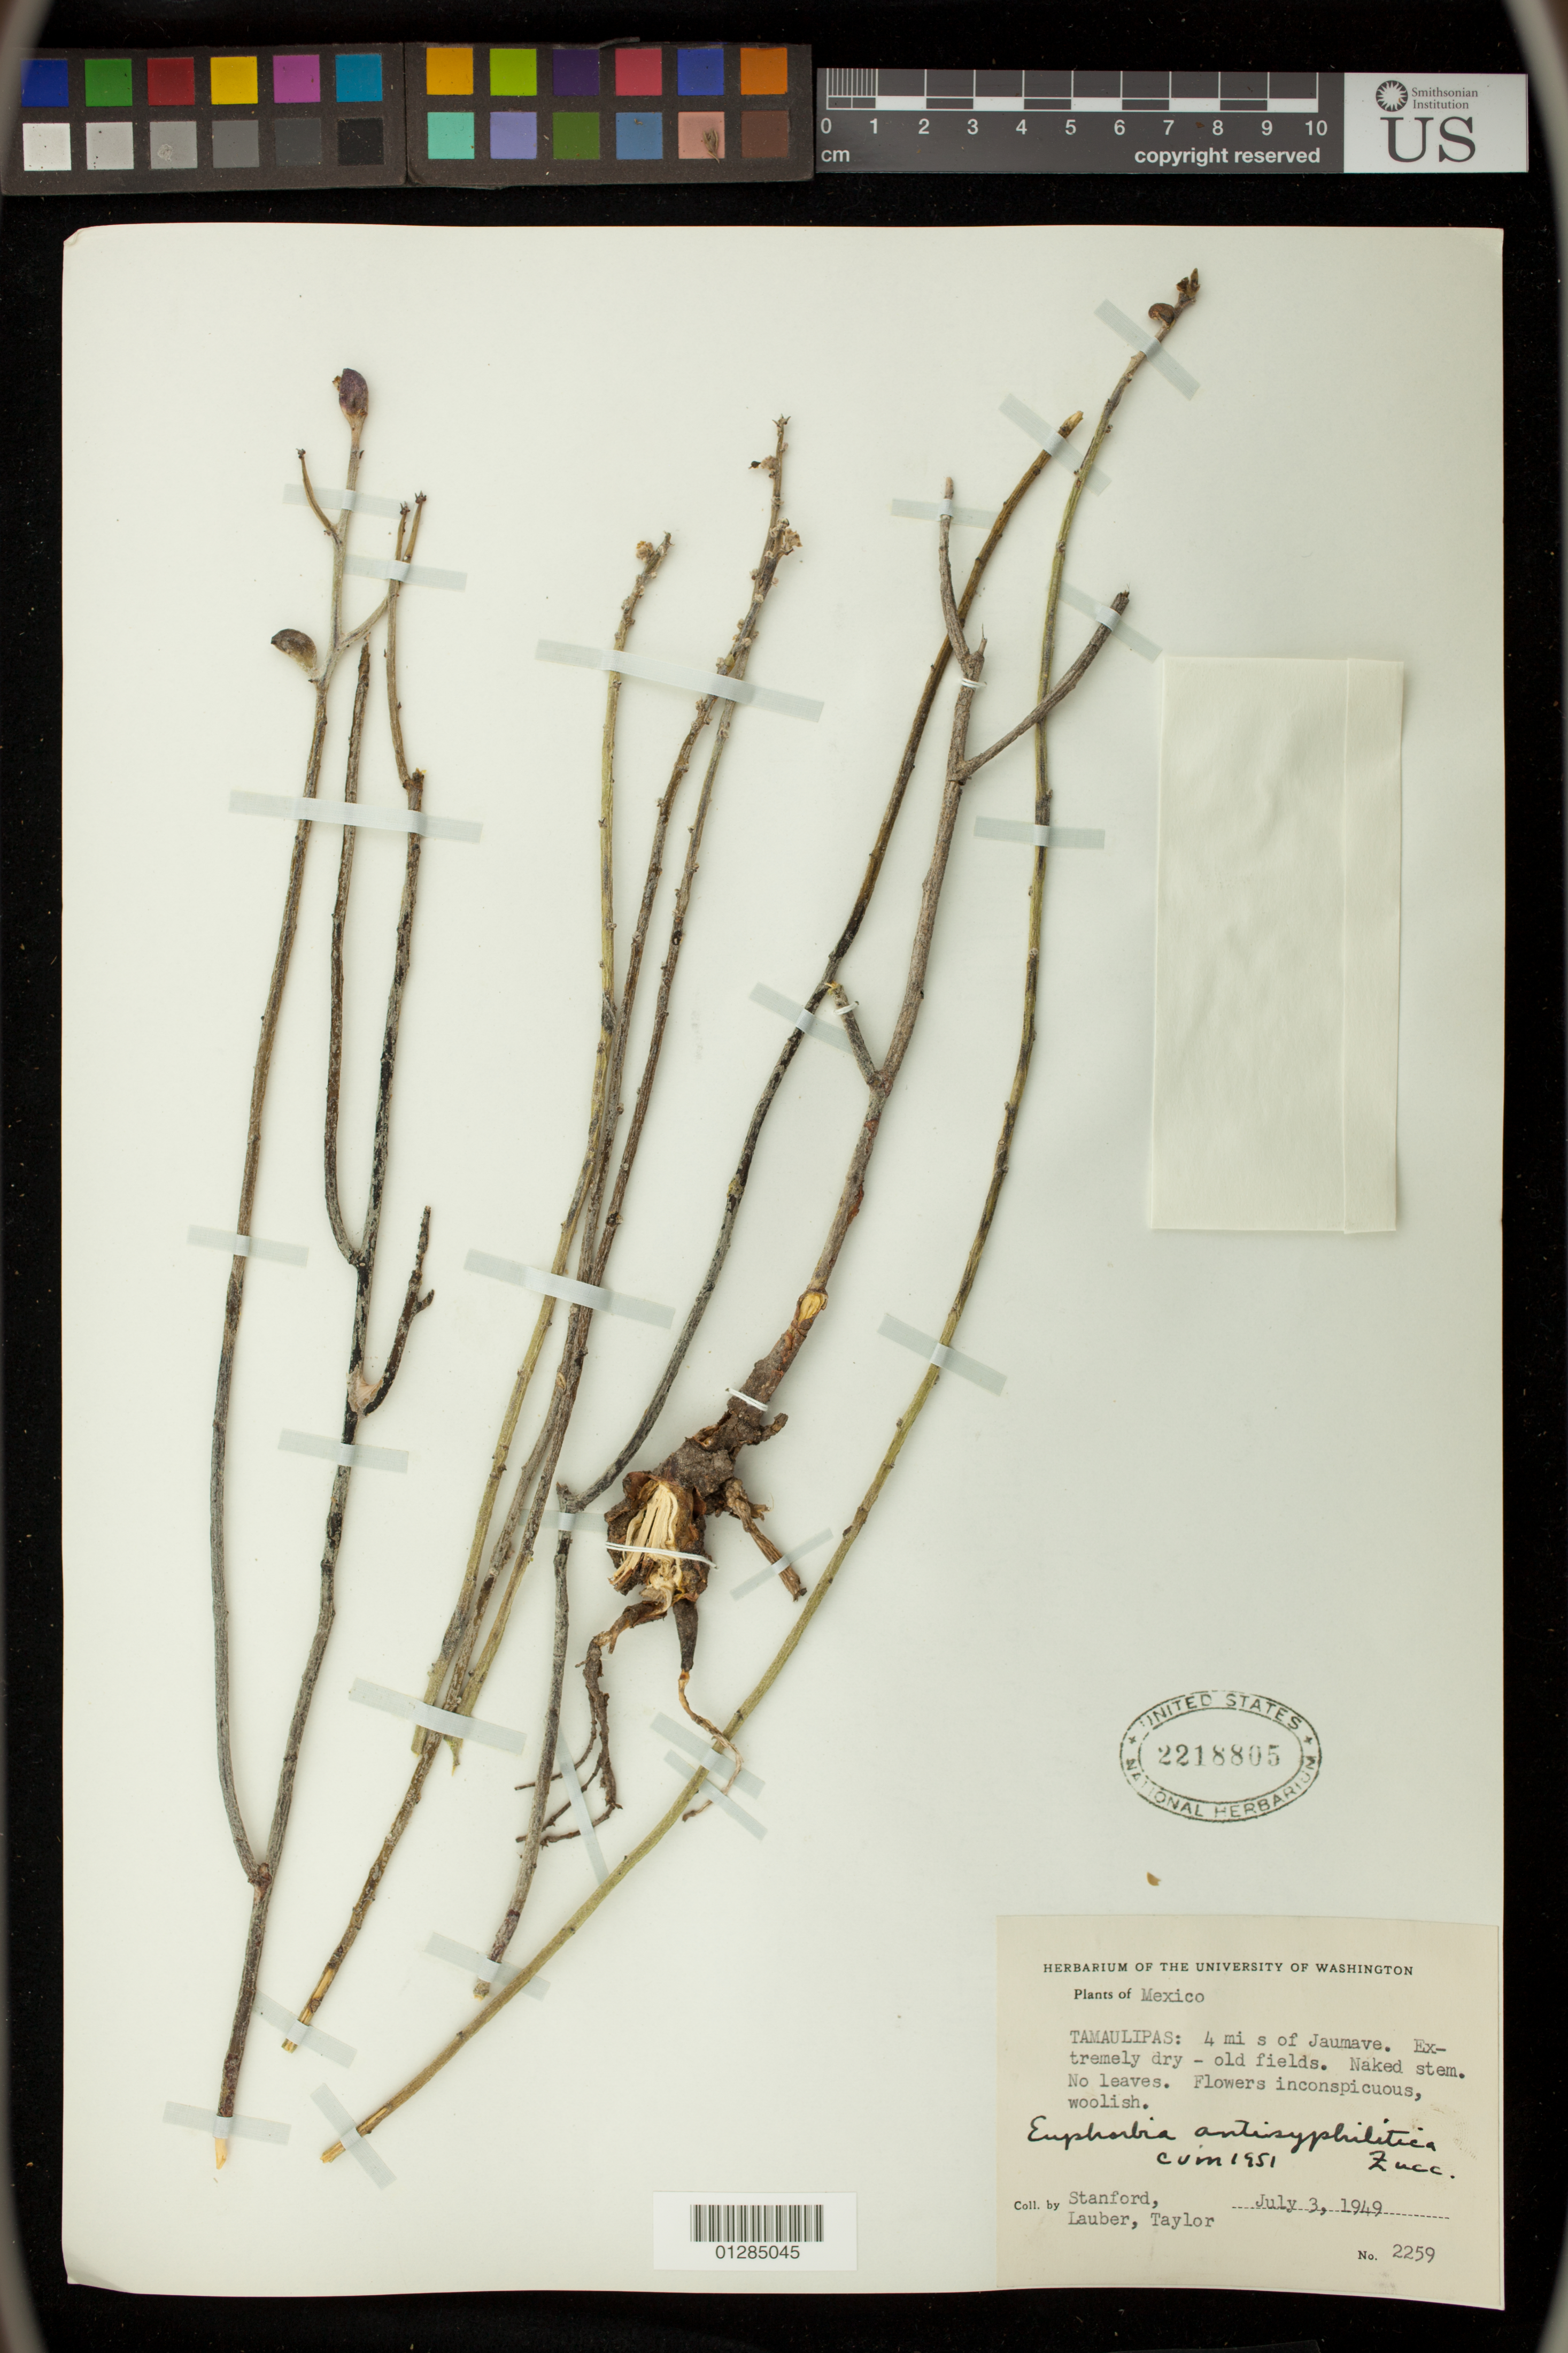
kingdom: Plantae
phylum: Tracheophyta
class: Magnoliopsida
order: Malpighiales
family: Euphorbiaceae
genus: Euphorbia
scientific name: Euphorbia antisyphilitica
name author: Zucc.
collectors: -. Stanford, -- Taylor & Lauber, --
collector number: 2259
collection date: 1949-07-03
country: Mexico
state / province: Tamaulipas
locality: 4 mi s of Jaumave.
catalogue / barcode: US 2218805